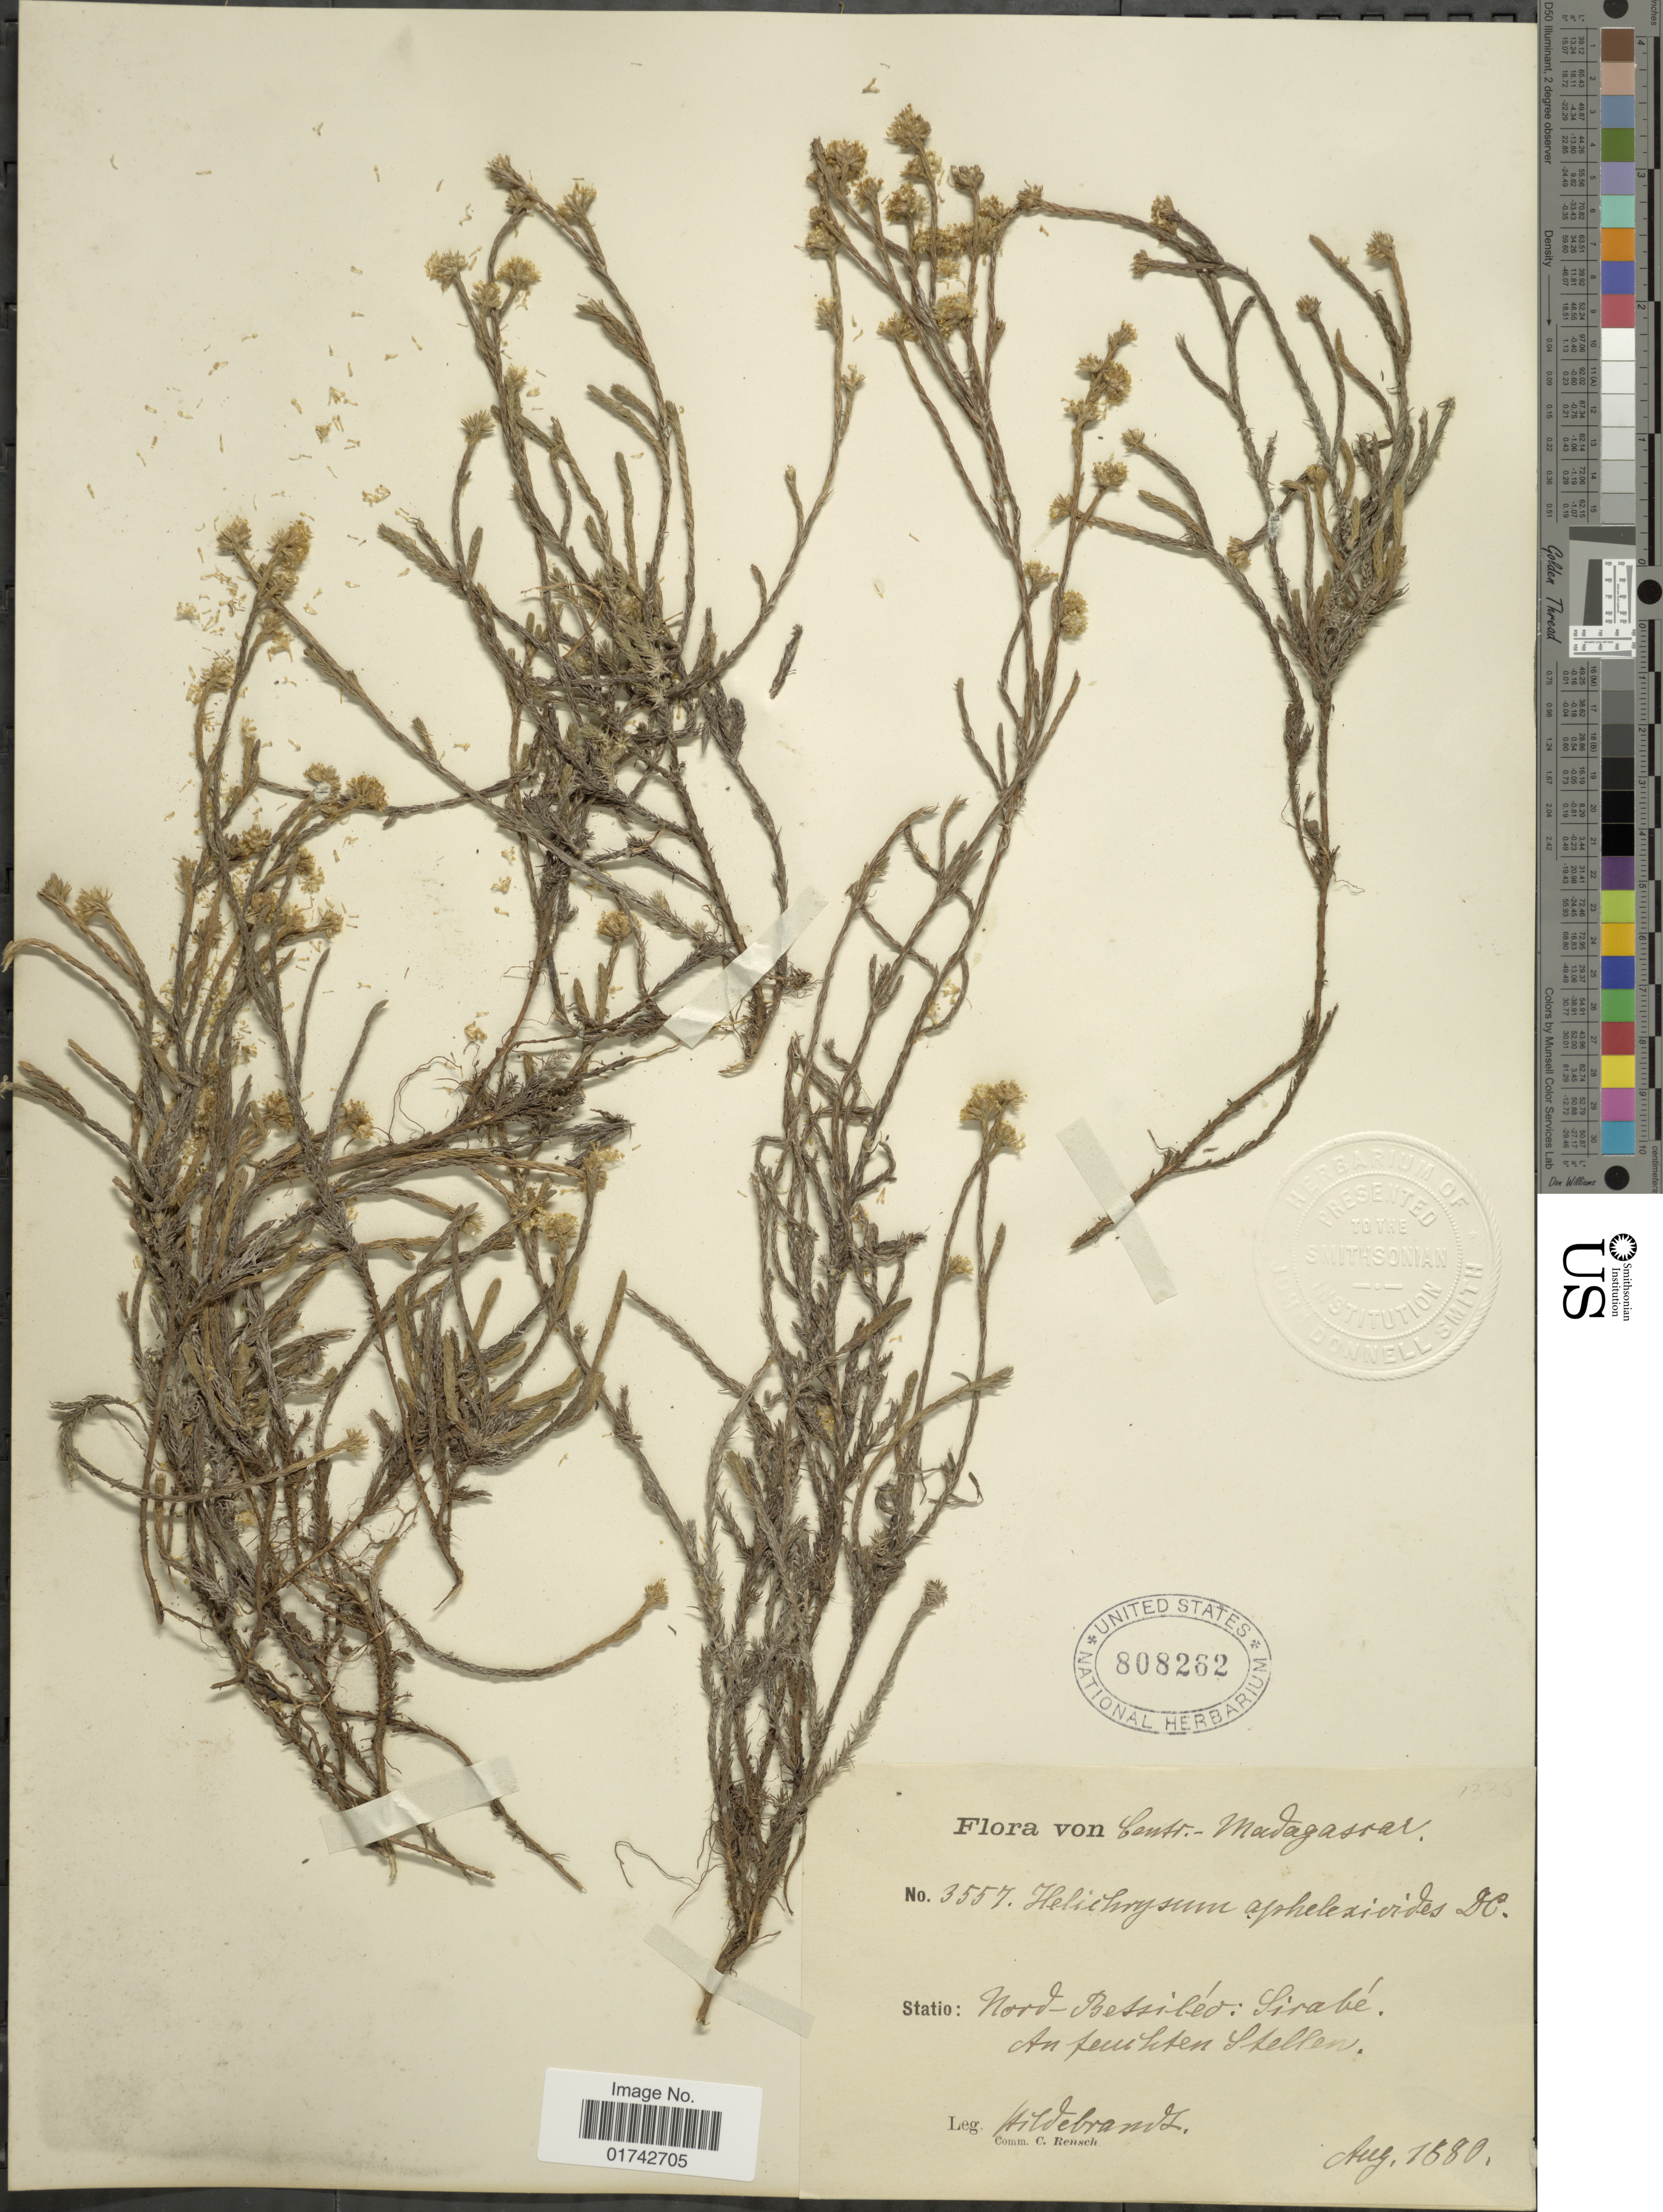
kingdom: Plantae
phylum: Tracheophyta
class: Magnoliopsida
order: Asterales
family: Asteraceae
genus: Helichrysum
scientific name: Helichrysum aphelexioides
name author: DC.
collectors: J. Hildebrandt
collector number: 3557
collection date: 1880-08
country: Madagascar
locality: Centr.-Madagascar. Nord-Bessiléo: Sirabé. An feuchten Stellen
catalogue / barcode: US 808262